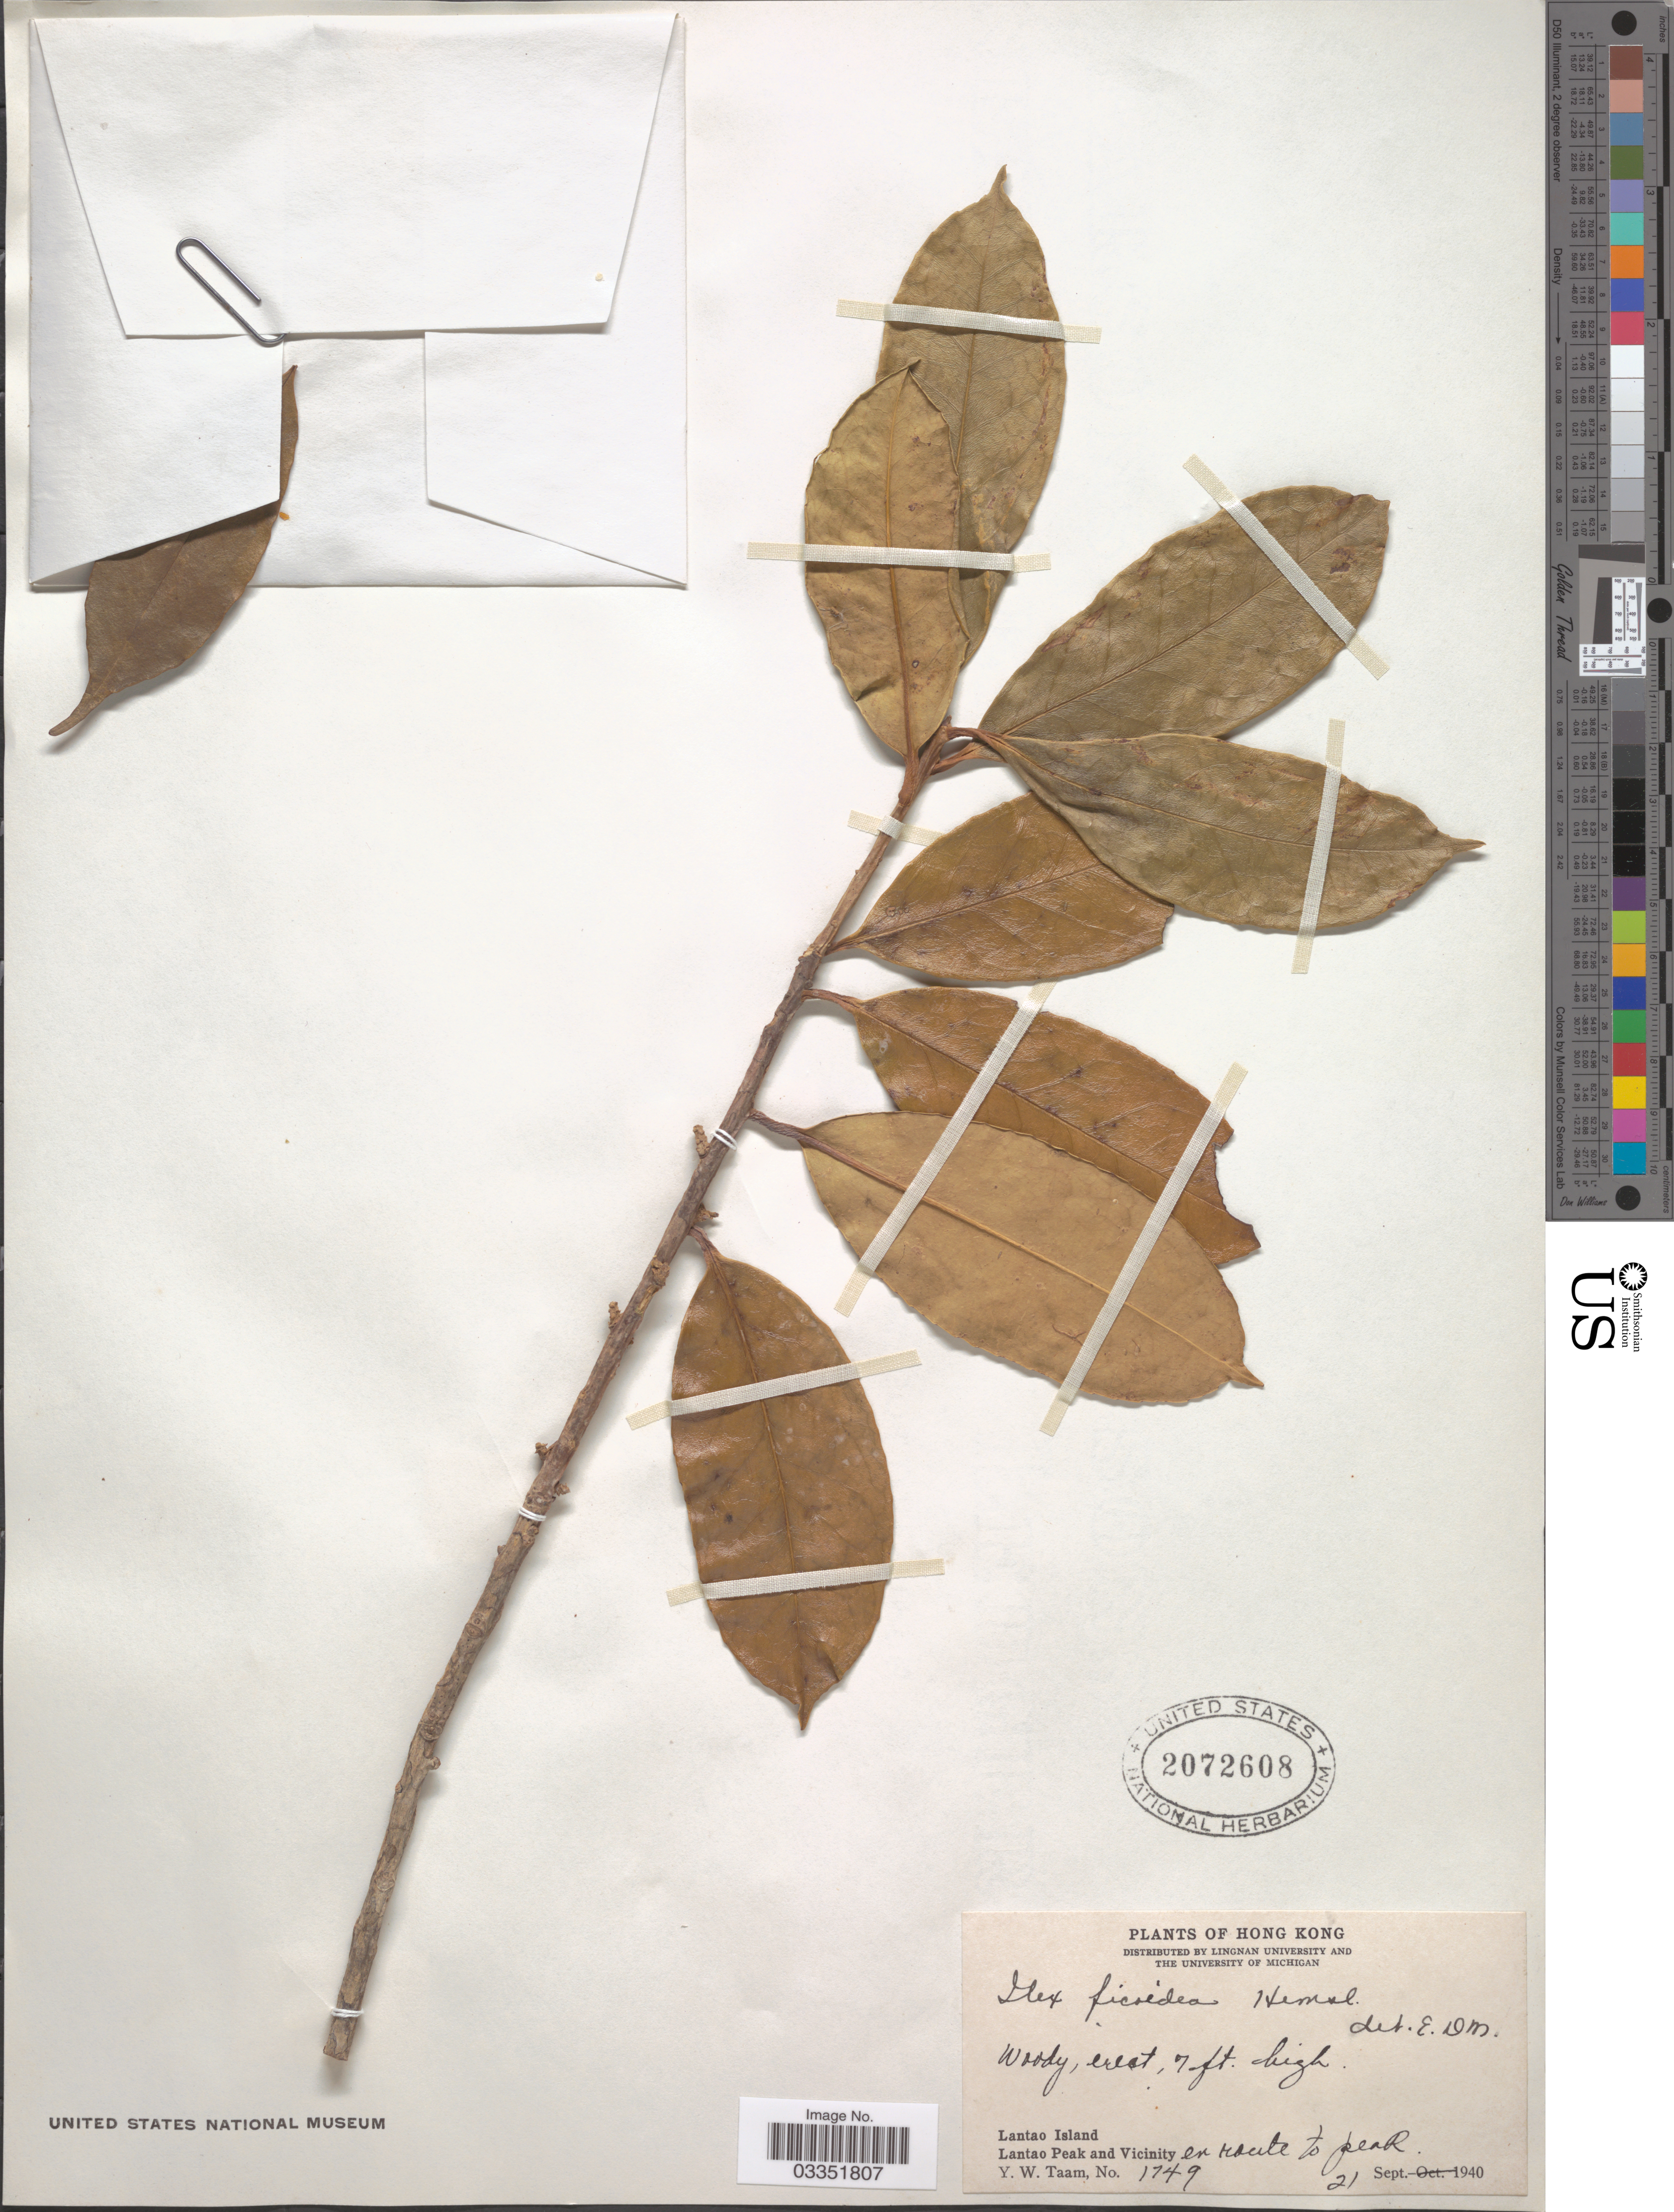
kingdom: Plantae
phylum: Tracheophyta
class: Magnoliopsida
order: Aquifoliales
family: Aquifoliaceae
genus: Ilex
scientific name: Ilex ficoidea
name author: Hemsl.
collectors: Y. W. Taam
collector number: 1749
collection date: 1940-09-21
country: China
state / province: Hong Kong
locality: Lantao Island. Lantao Peak and Vicinity en route to peak.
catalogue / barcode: US 2072608